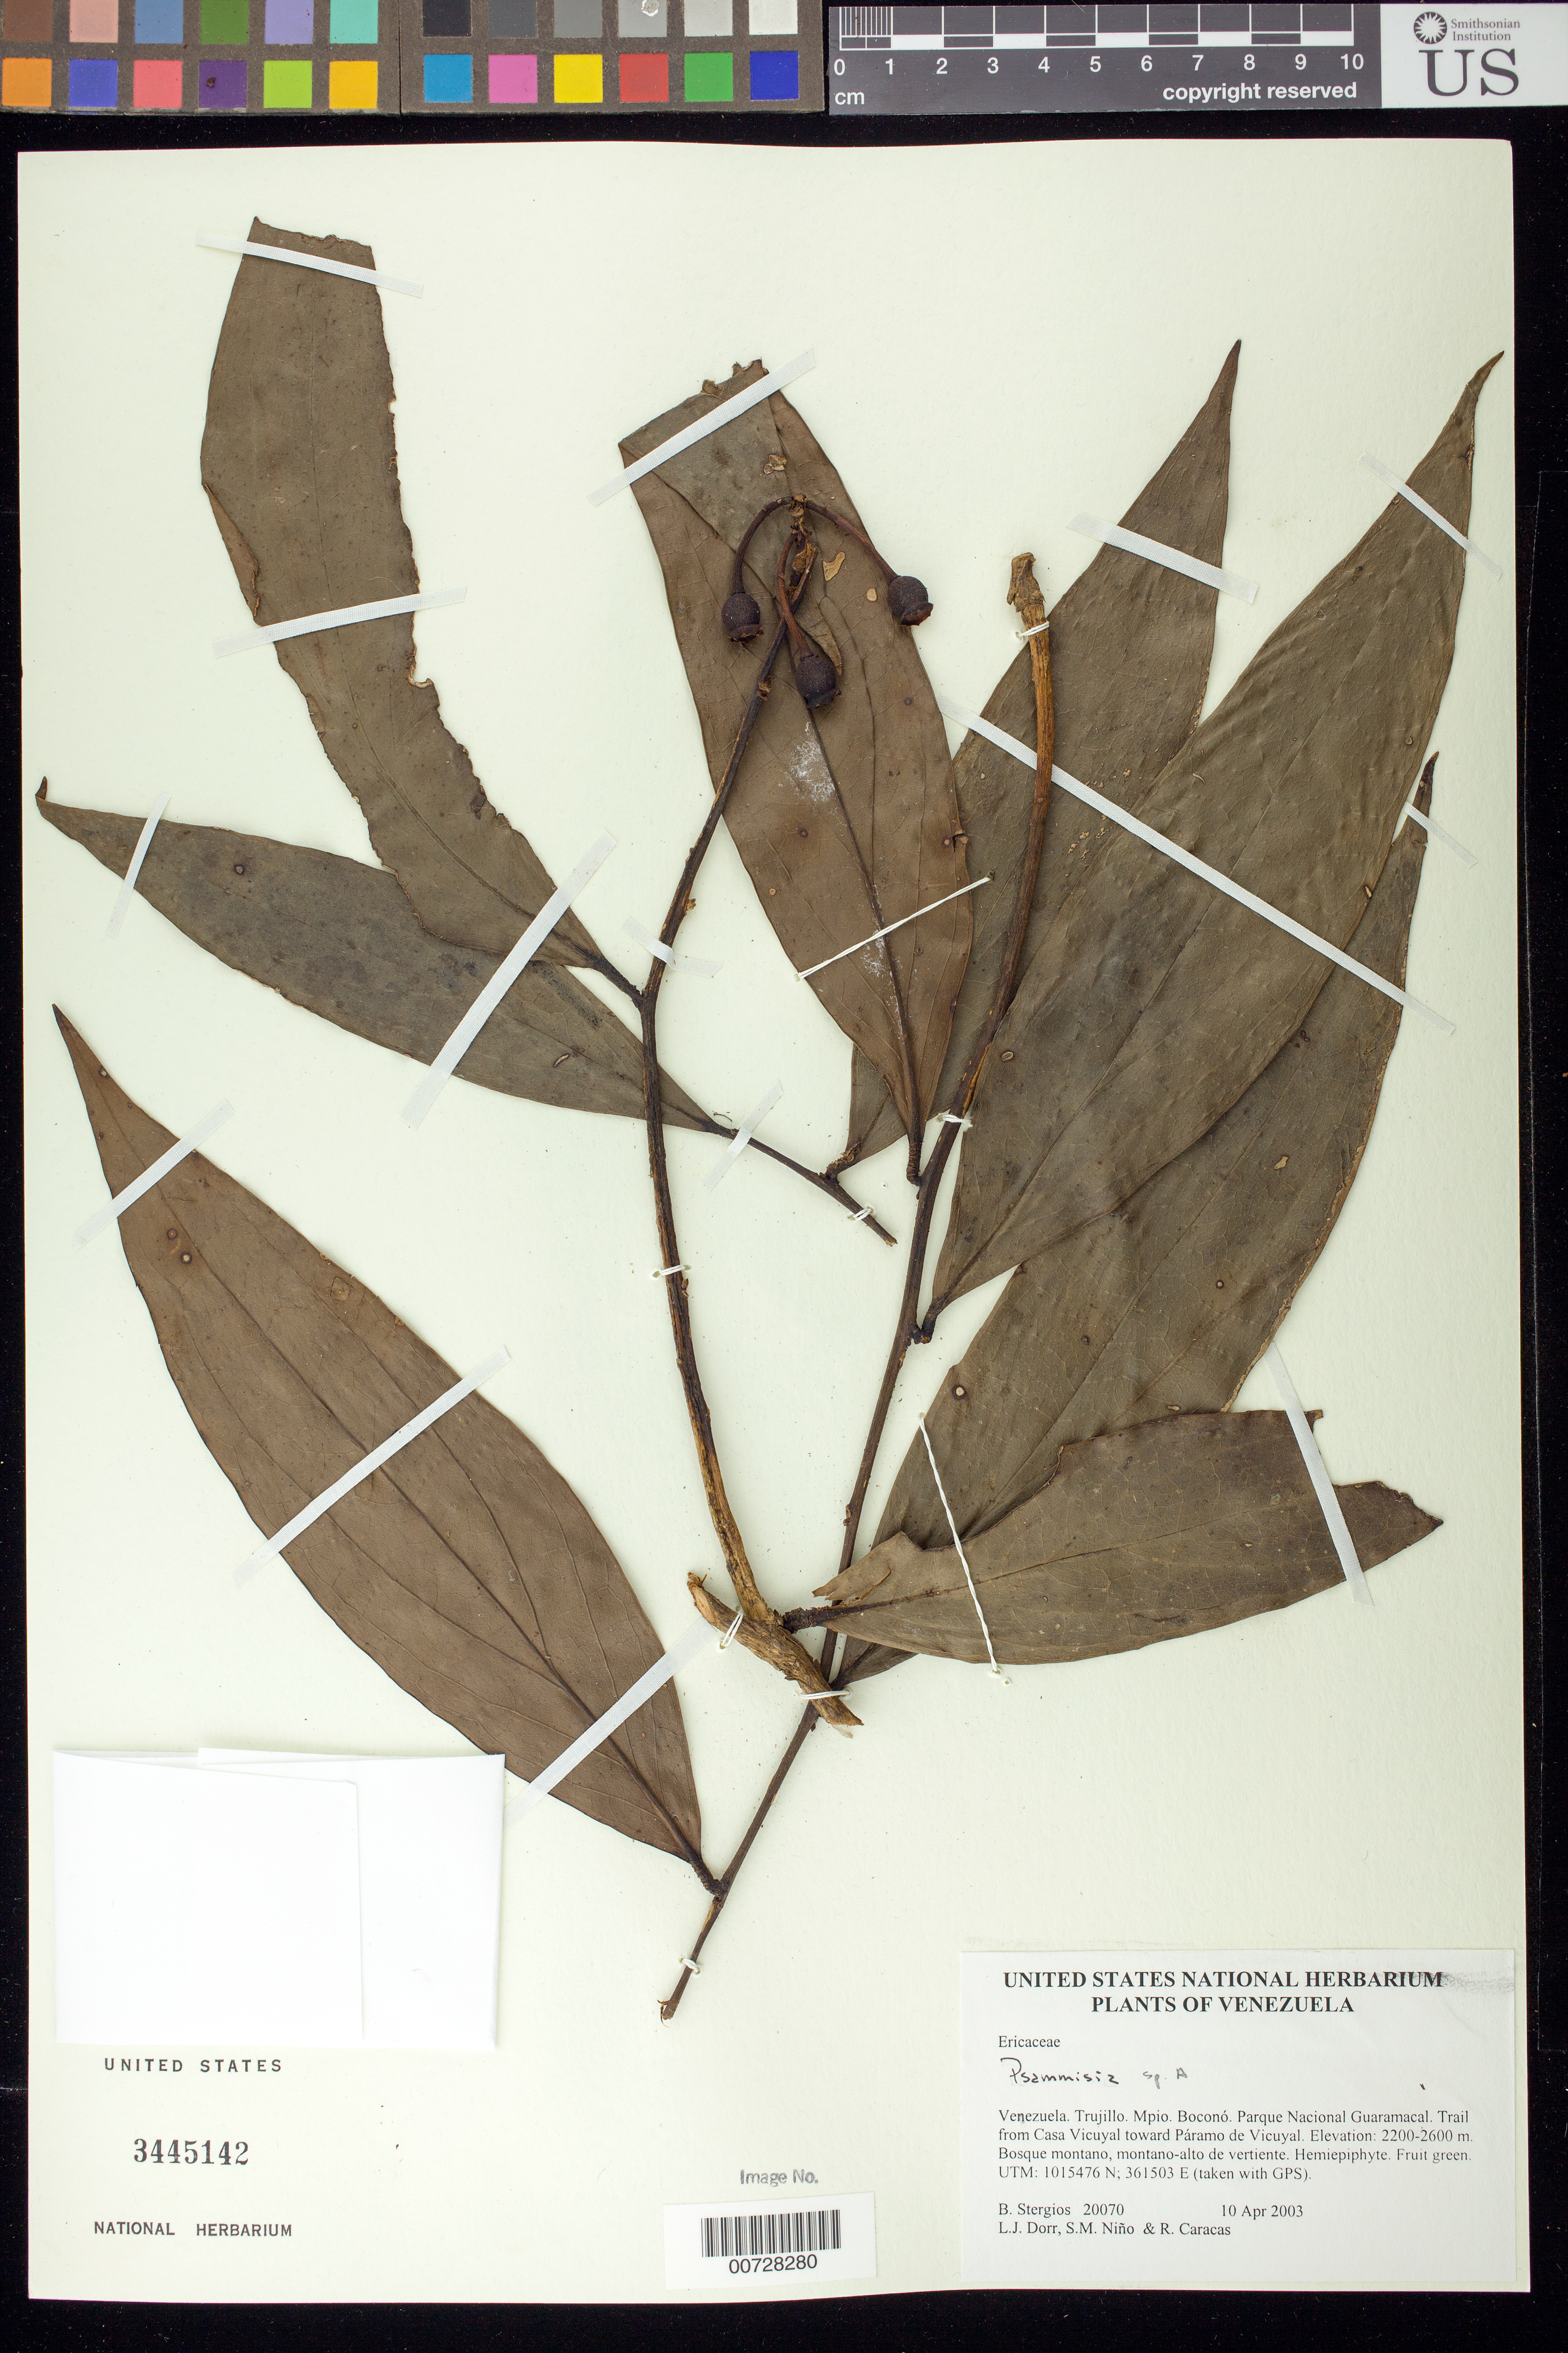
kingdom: Plantae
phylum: Tracheophyta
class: Magnoliopsida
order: Ericales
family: Ericaceae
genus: Psammisia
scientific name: Psammisia sp.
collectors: B. G. Stergios, L. J. Dorr, S. M. Niño & R. Caracas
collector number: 20070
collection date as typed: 10 Apr 2003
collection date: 2003-04-10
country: Venezuela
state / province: Trujillo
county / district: Boconó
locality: Parque Nacional Guaramacal. Trail from Casa Vicuyal toward Páramo de Vicuyal.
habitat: Bosque montano, montano-alto de vertiente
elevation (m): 2200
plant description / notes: PORT, US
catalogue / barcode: US 3445142